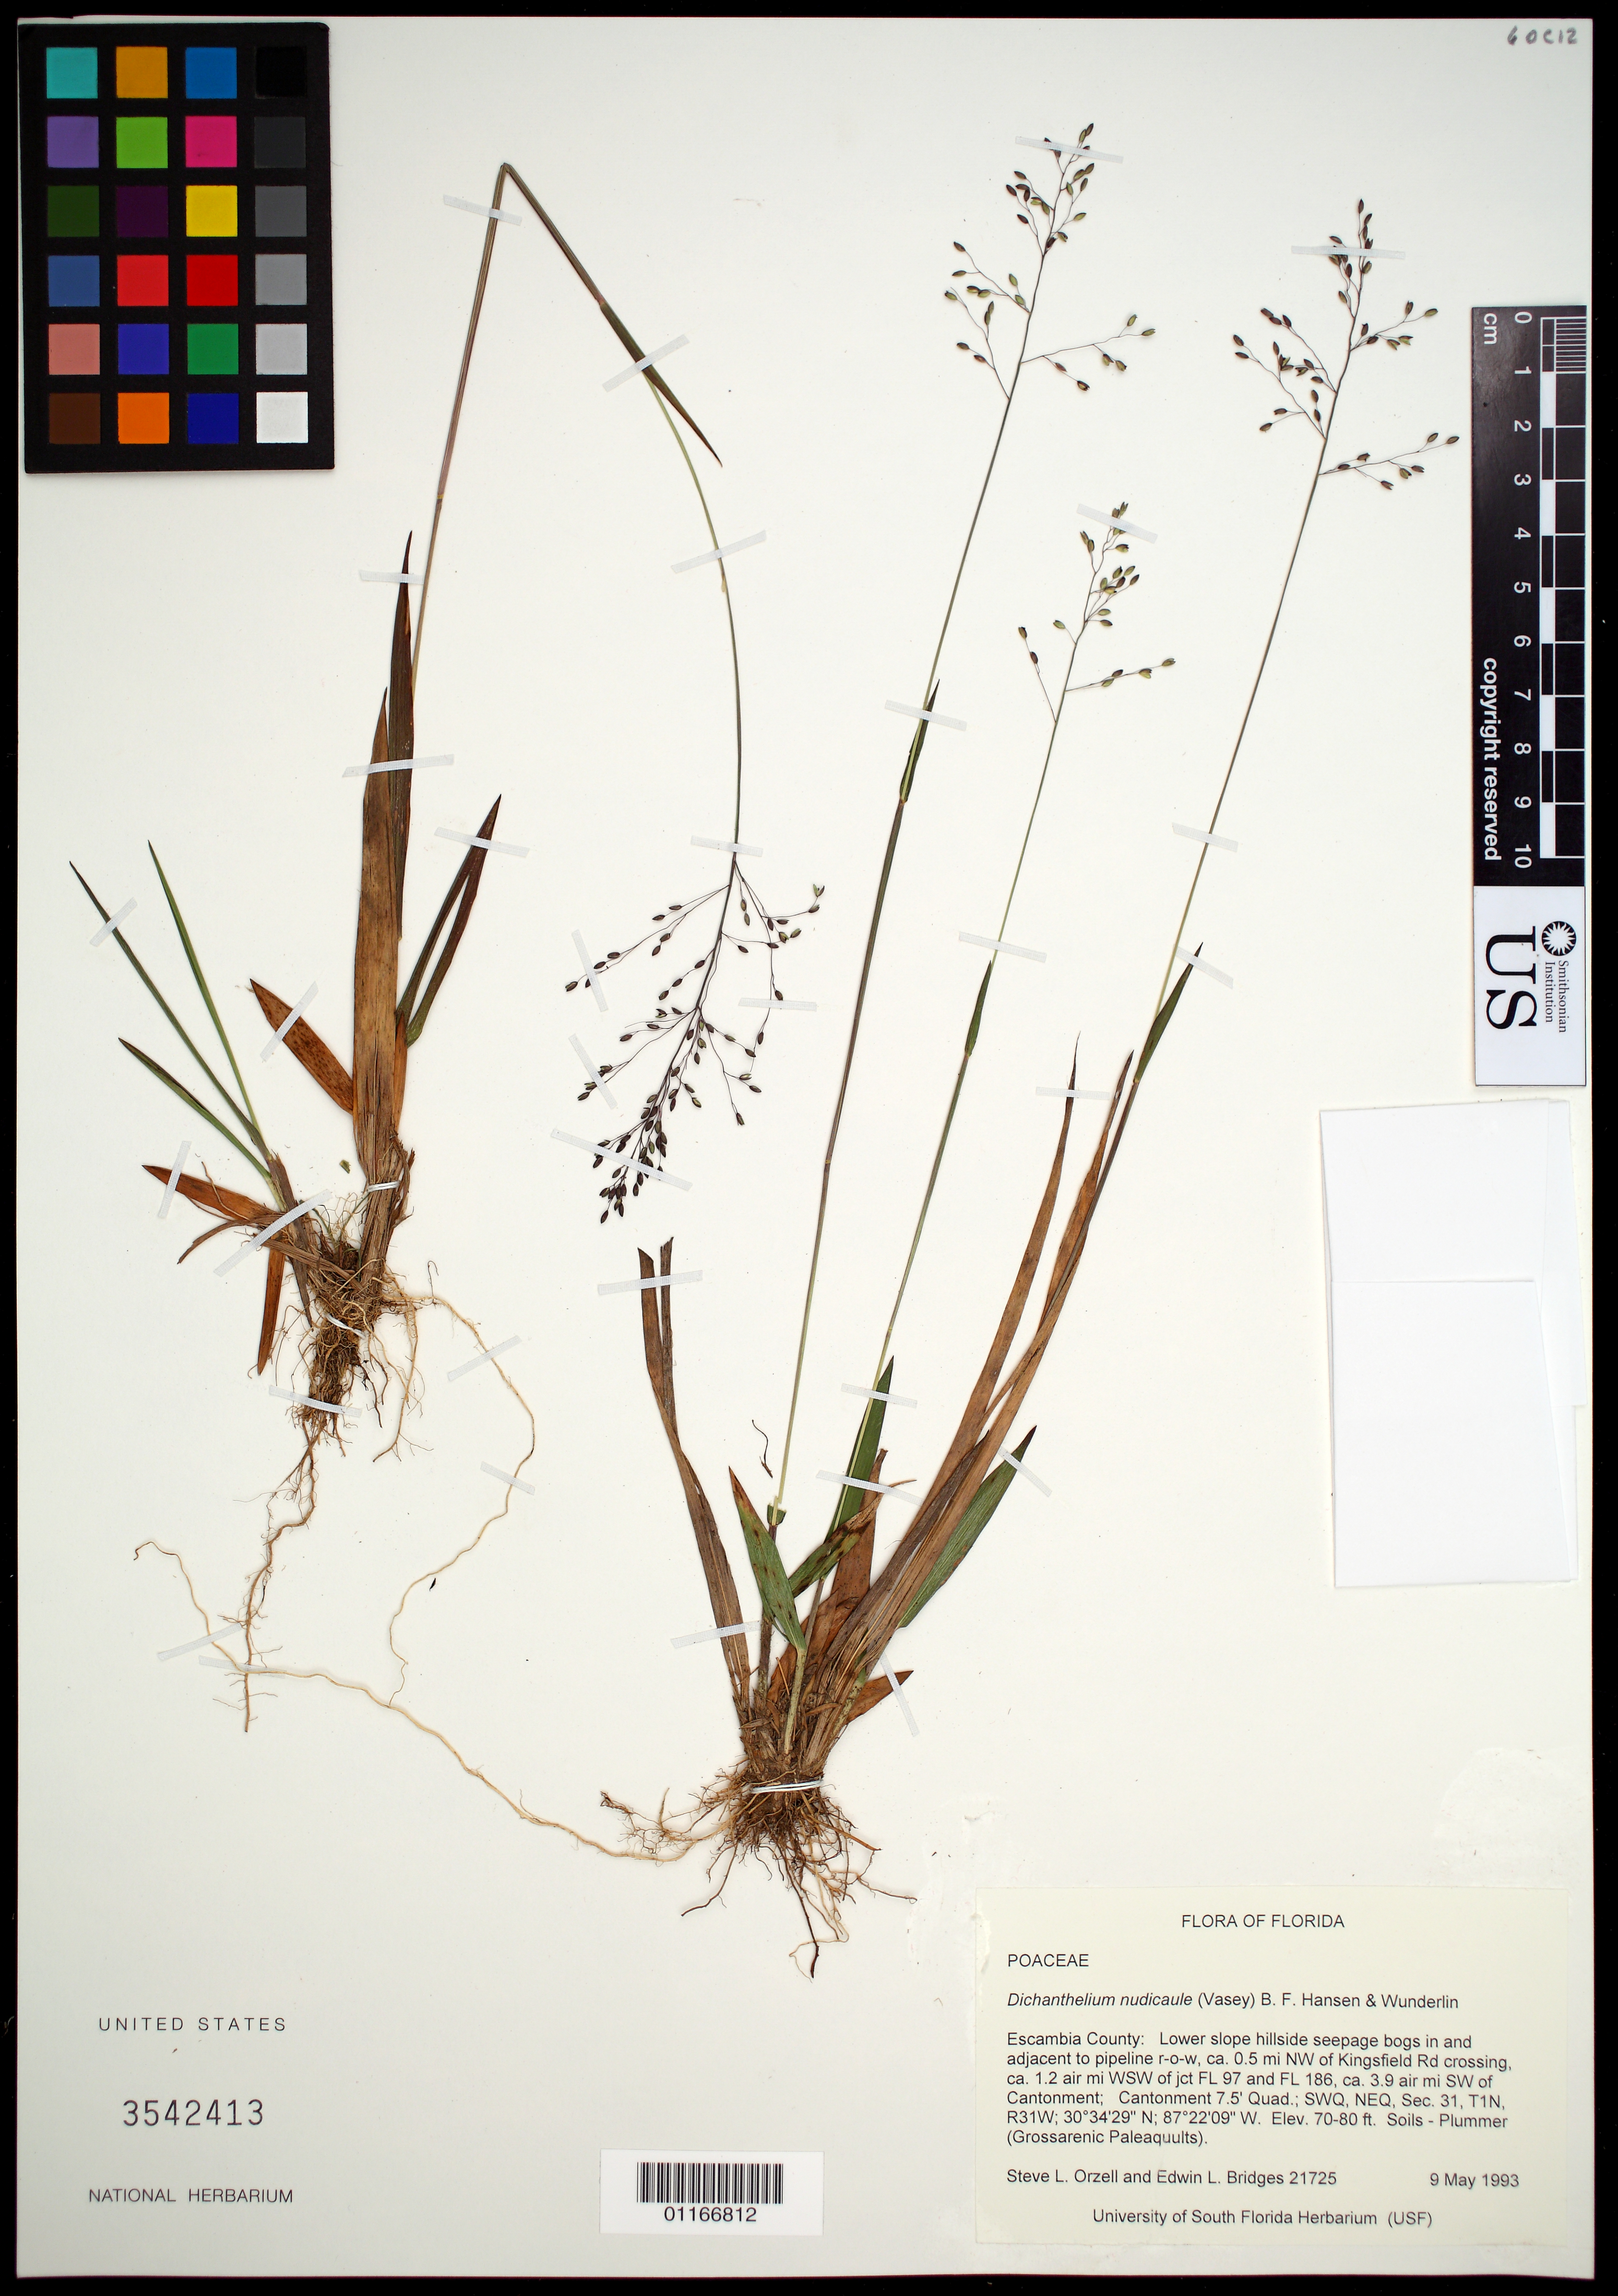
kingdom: Plantae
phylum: Tracheophyta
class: Liliopsida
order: Poales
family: Poaceae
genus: Dichanthelium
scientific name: Dichanthelium nudicaule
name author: (Vasey) B.F. Hansen & Wunderlin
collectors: S. Orzell & E. Bridges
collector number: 21725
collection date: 1993-05-09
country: United States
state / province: Florida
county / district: Escambia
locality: ca. 0.5 miles NW of Kingsfield Road crossing, ca. 1.2 air miles WSW of jct FL 97 and FL 186, ca. 3.9 air miles SW of Cantonment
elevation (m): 21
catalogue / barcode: US 3542413